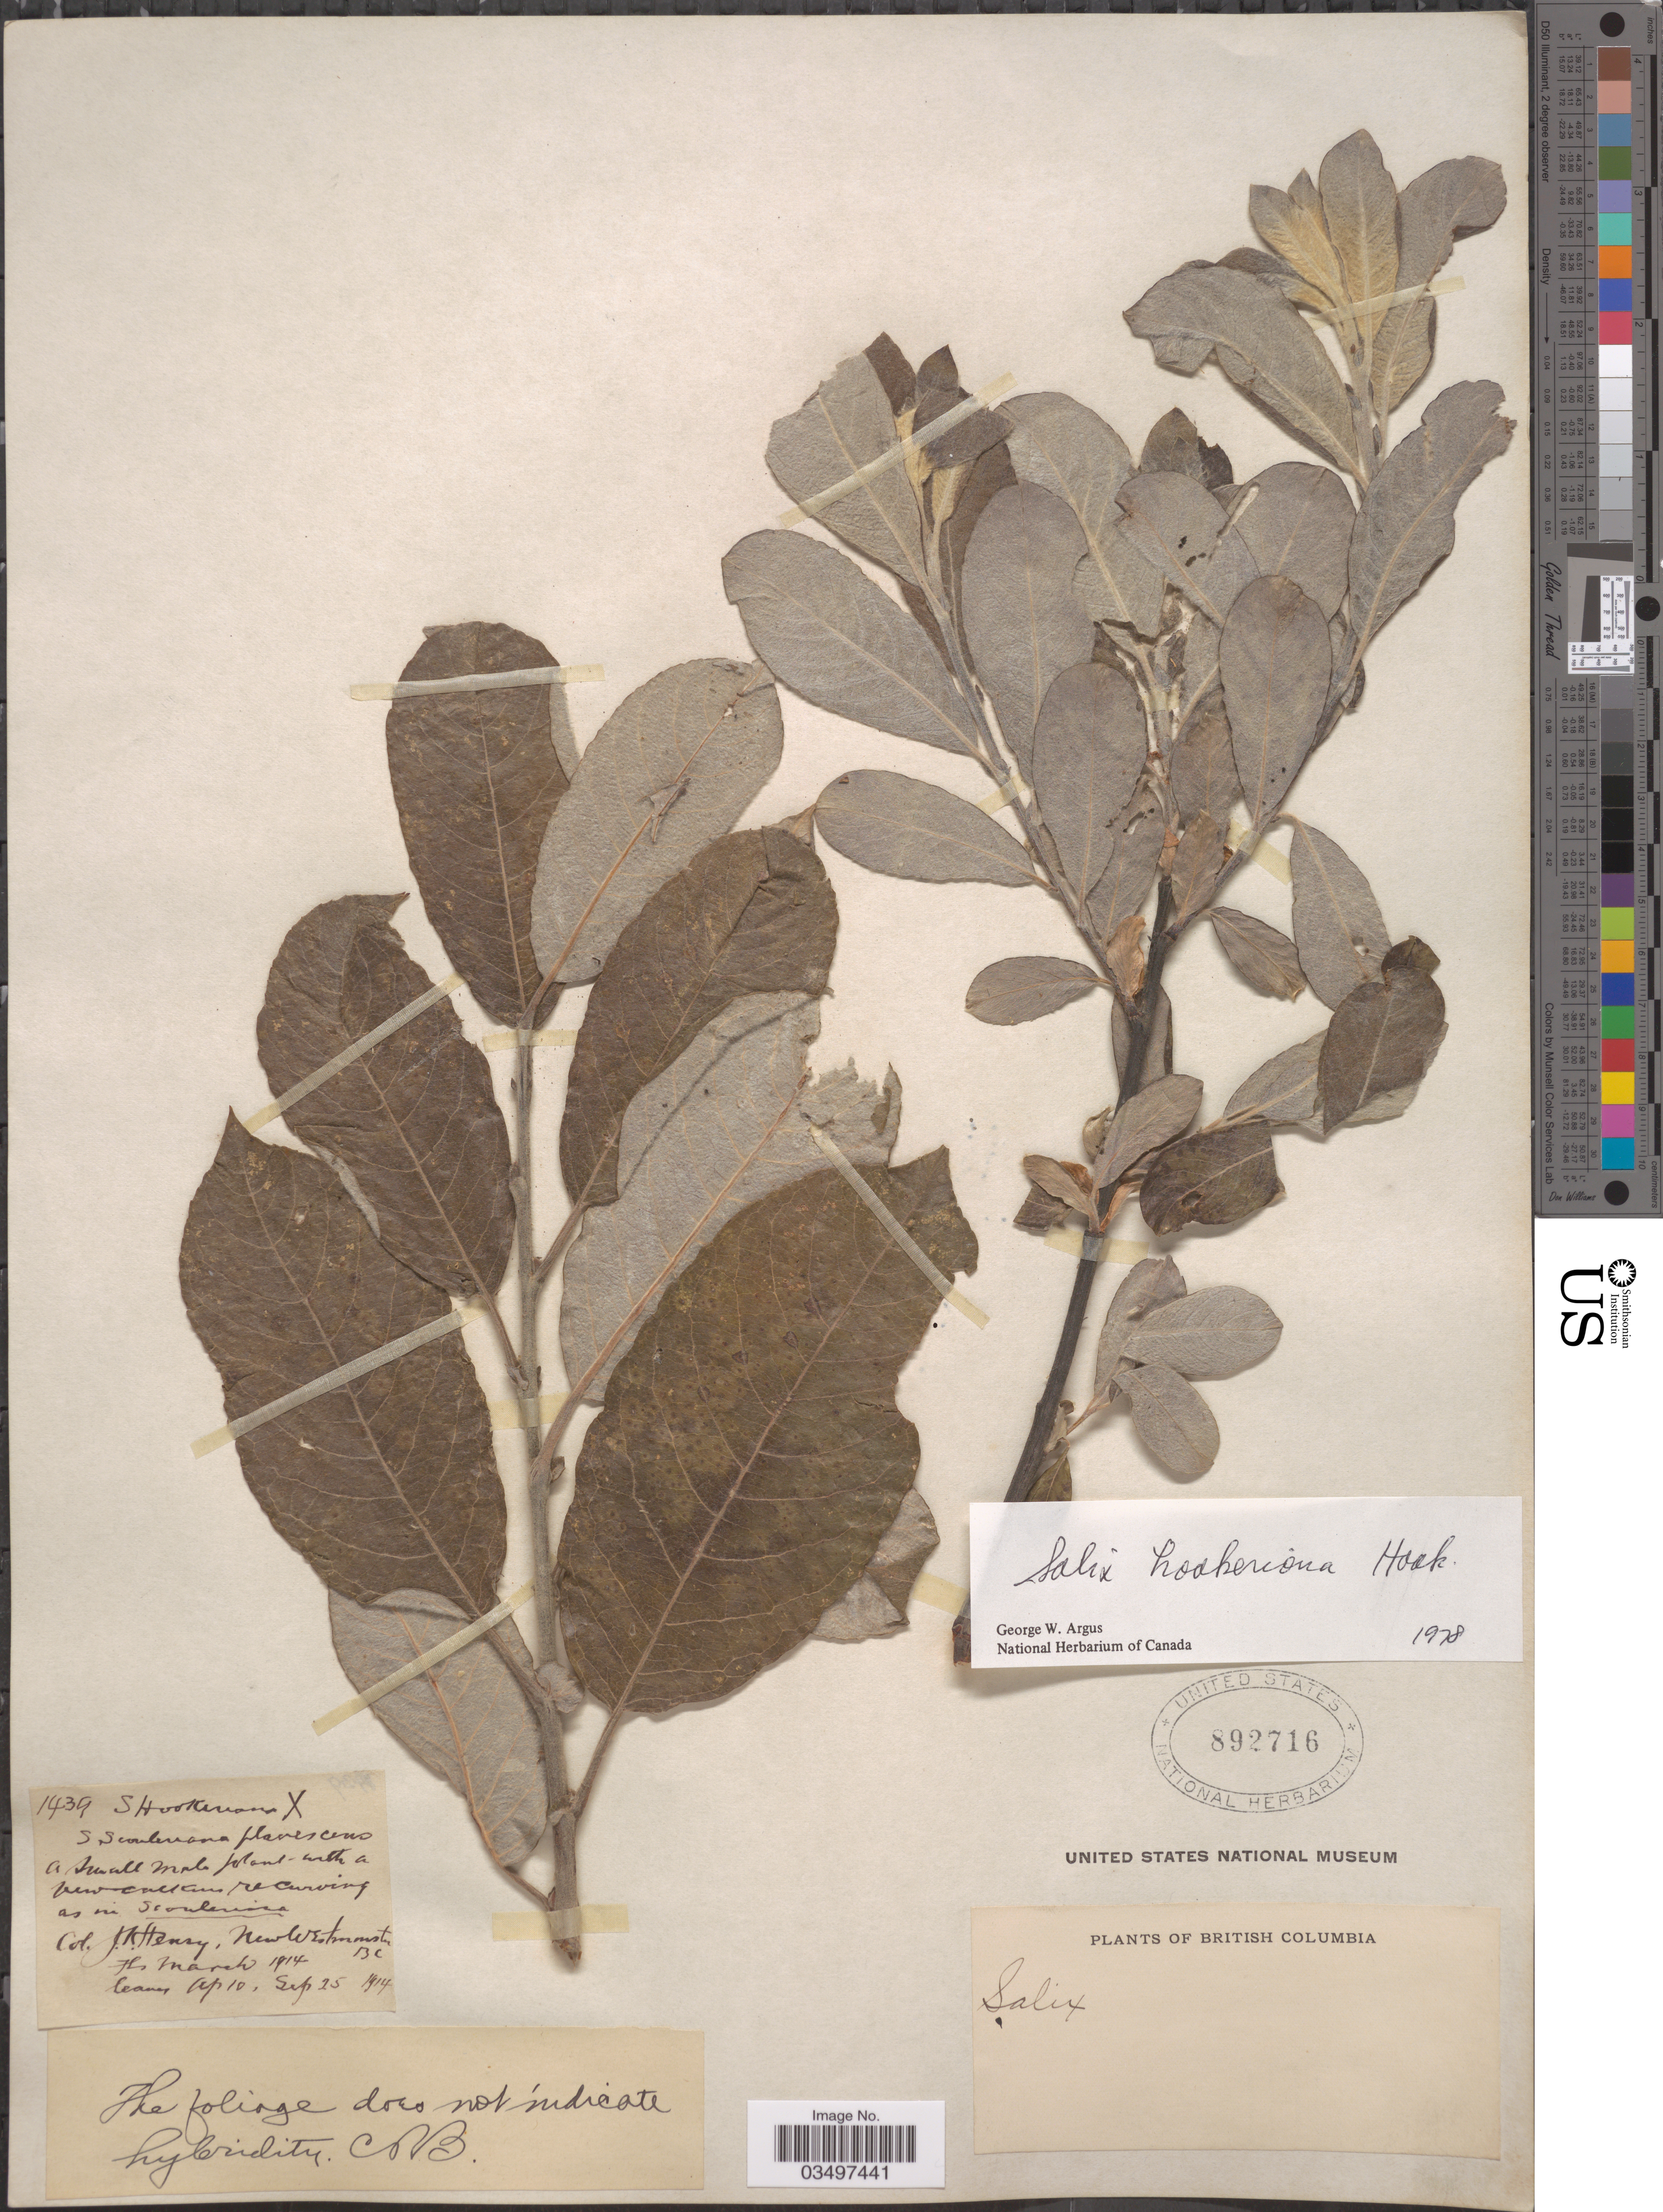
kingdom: Plantae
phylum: Tracheophyta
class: Magnoliopsida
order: Malpighiales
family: Salicaceae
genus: Salix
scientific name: Salix hookeriana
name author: Barratt ex Hook.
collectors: J. K. Henry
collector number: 1439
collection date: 1914-03/1914-09-25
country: Canada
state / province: British Columbia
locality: New Westminster.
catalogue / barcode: US 892716